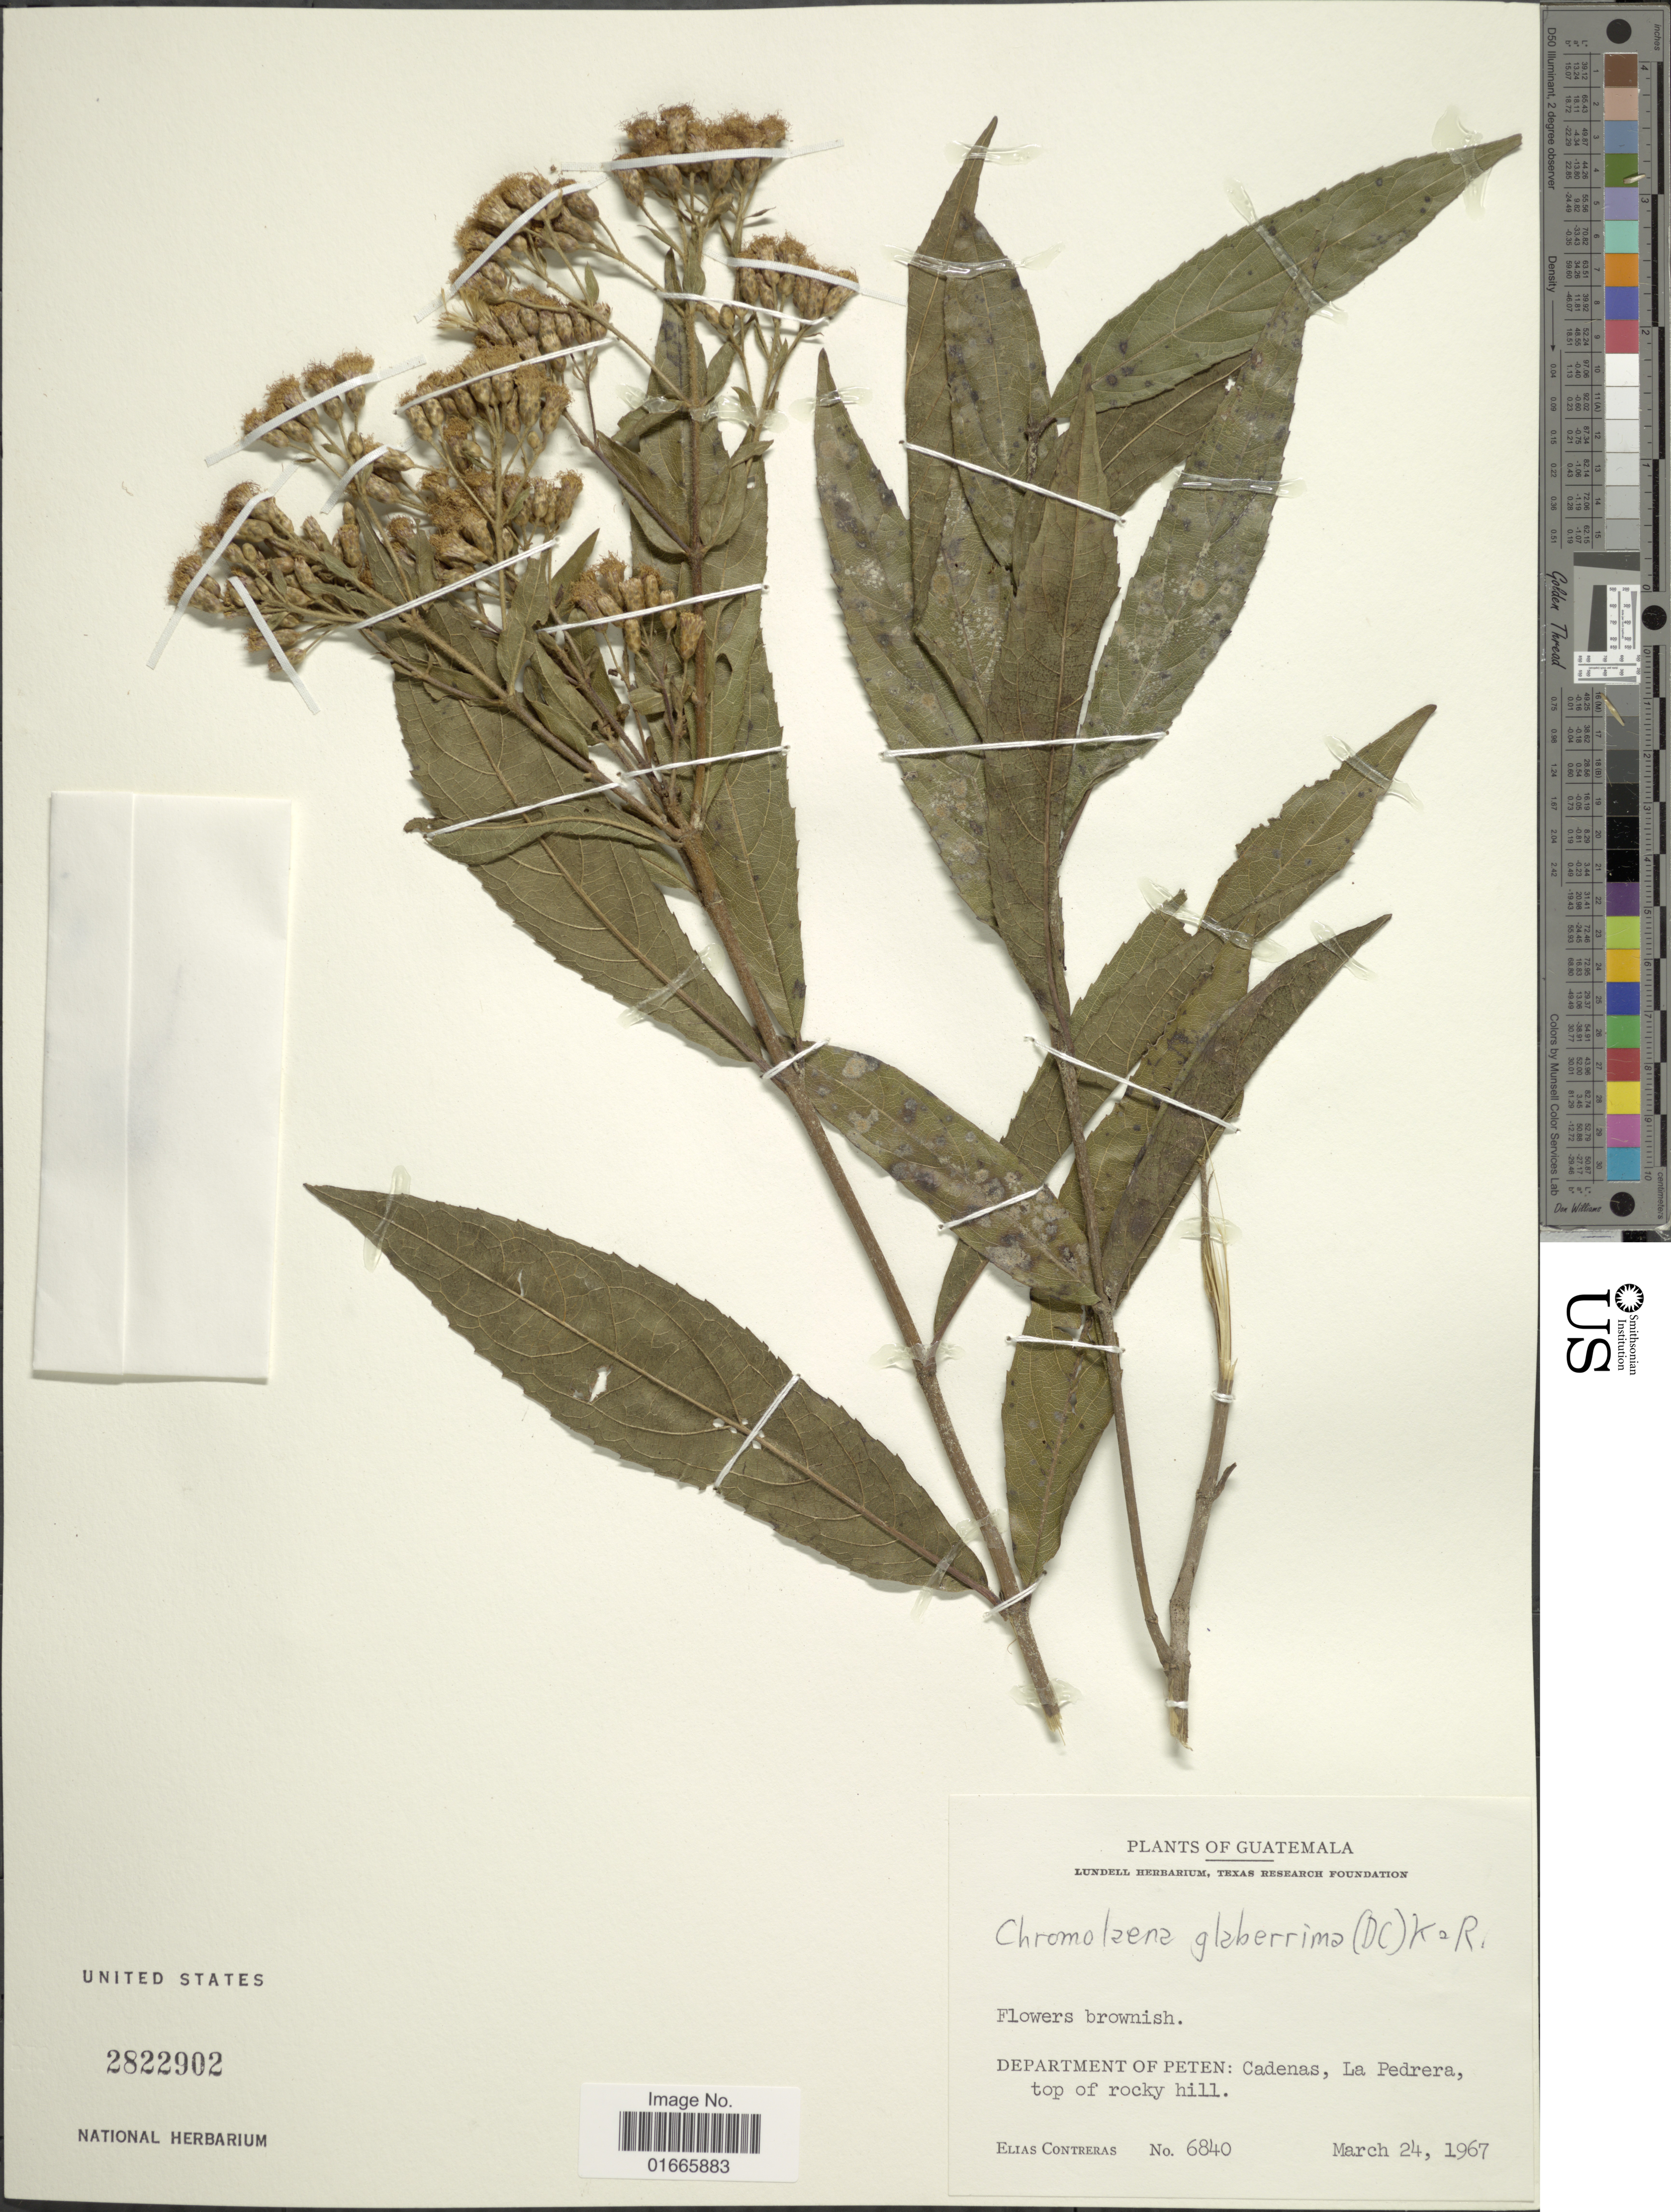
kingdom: Plantae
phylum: Tracheophyta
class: Magnoliopsida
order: Asterales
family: Asteraceae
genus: Chromolaena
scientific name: Chromolaena glaberrima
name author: (DC.) R.M. King & H. Rob.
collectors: E. Contreras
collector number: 6840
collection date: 1967-03-24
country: Guatemala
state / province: El Petén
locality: Department of Peten: Cadenas, La Pedrera. top of rocky hill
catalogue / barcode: US 2822902